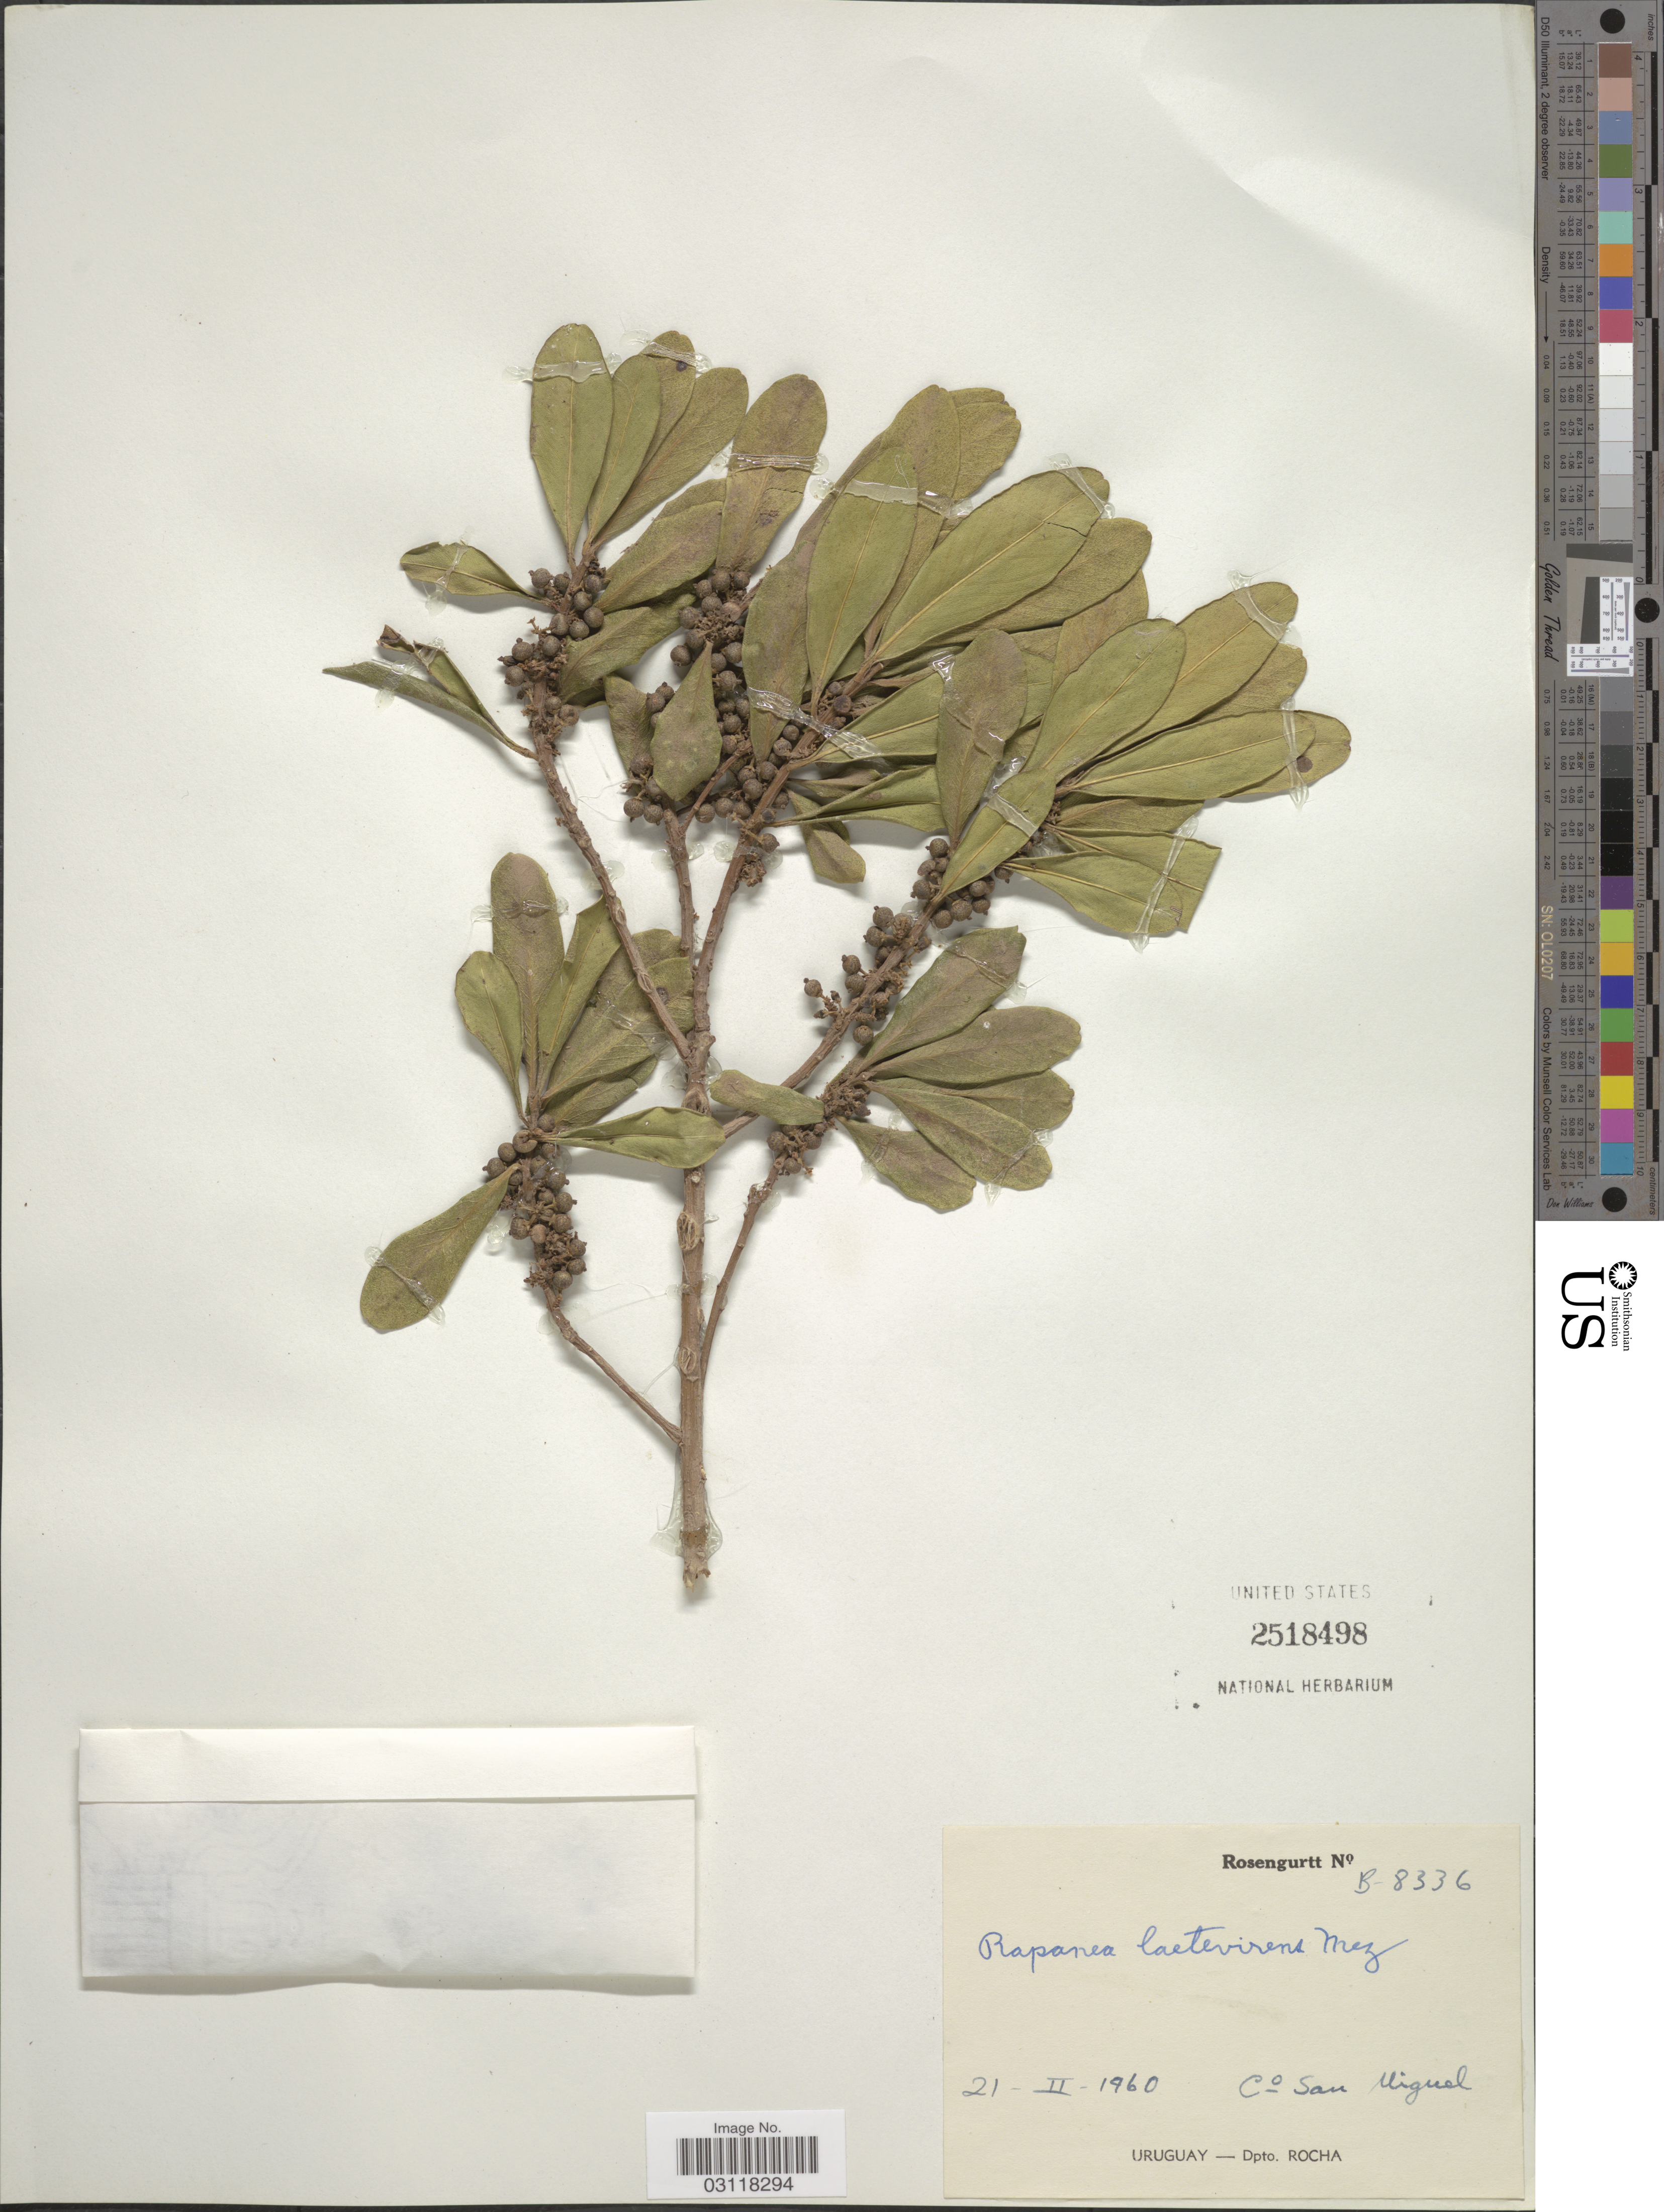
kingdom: Plantae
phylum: Tracheophyta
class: Magnoliopsida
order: Ericales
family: Primulaceae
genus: Rapanea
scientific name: Rapanea laetevirens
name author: Mez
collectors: Rosengurtt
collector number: B-8336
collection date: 1960-02-21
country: Uruguay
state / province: Rocha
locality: Cº San Miguel. Dpto. Rocha.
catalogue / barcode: US 2518498